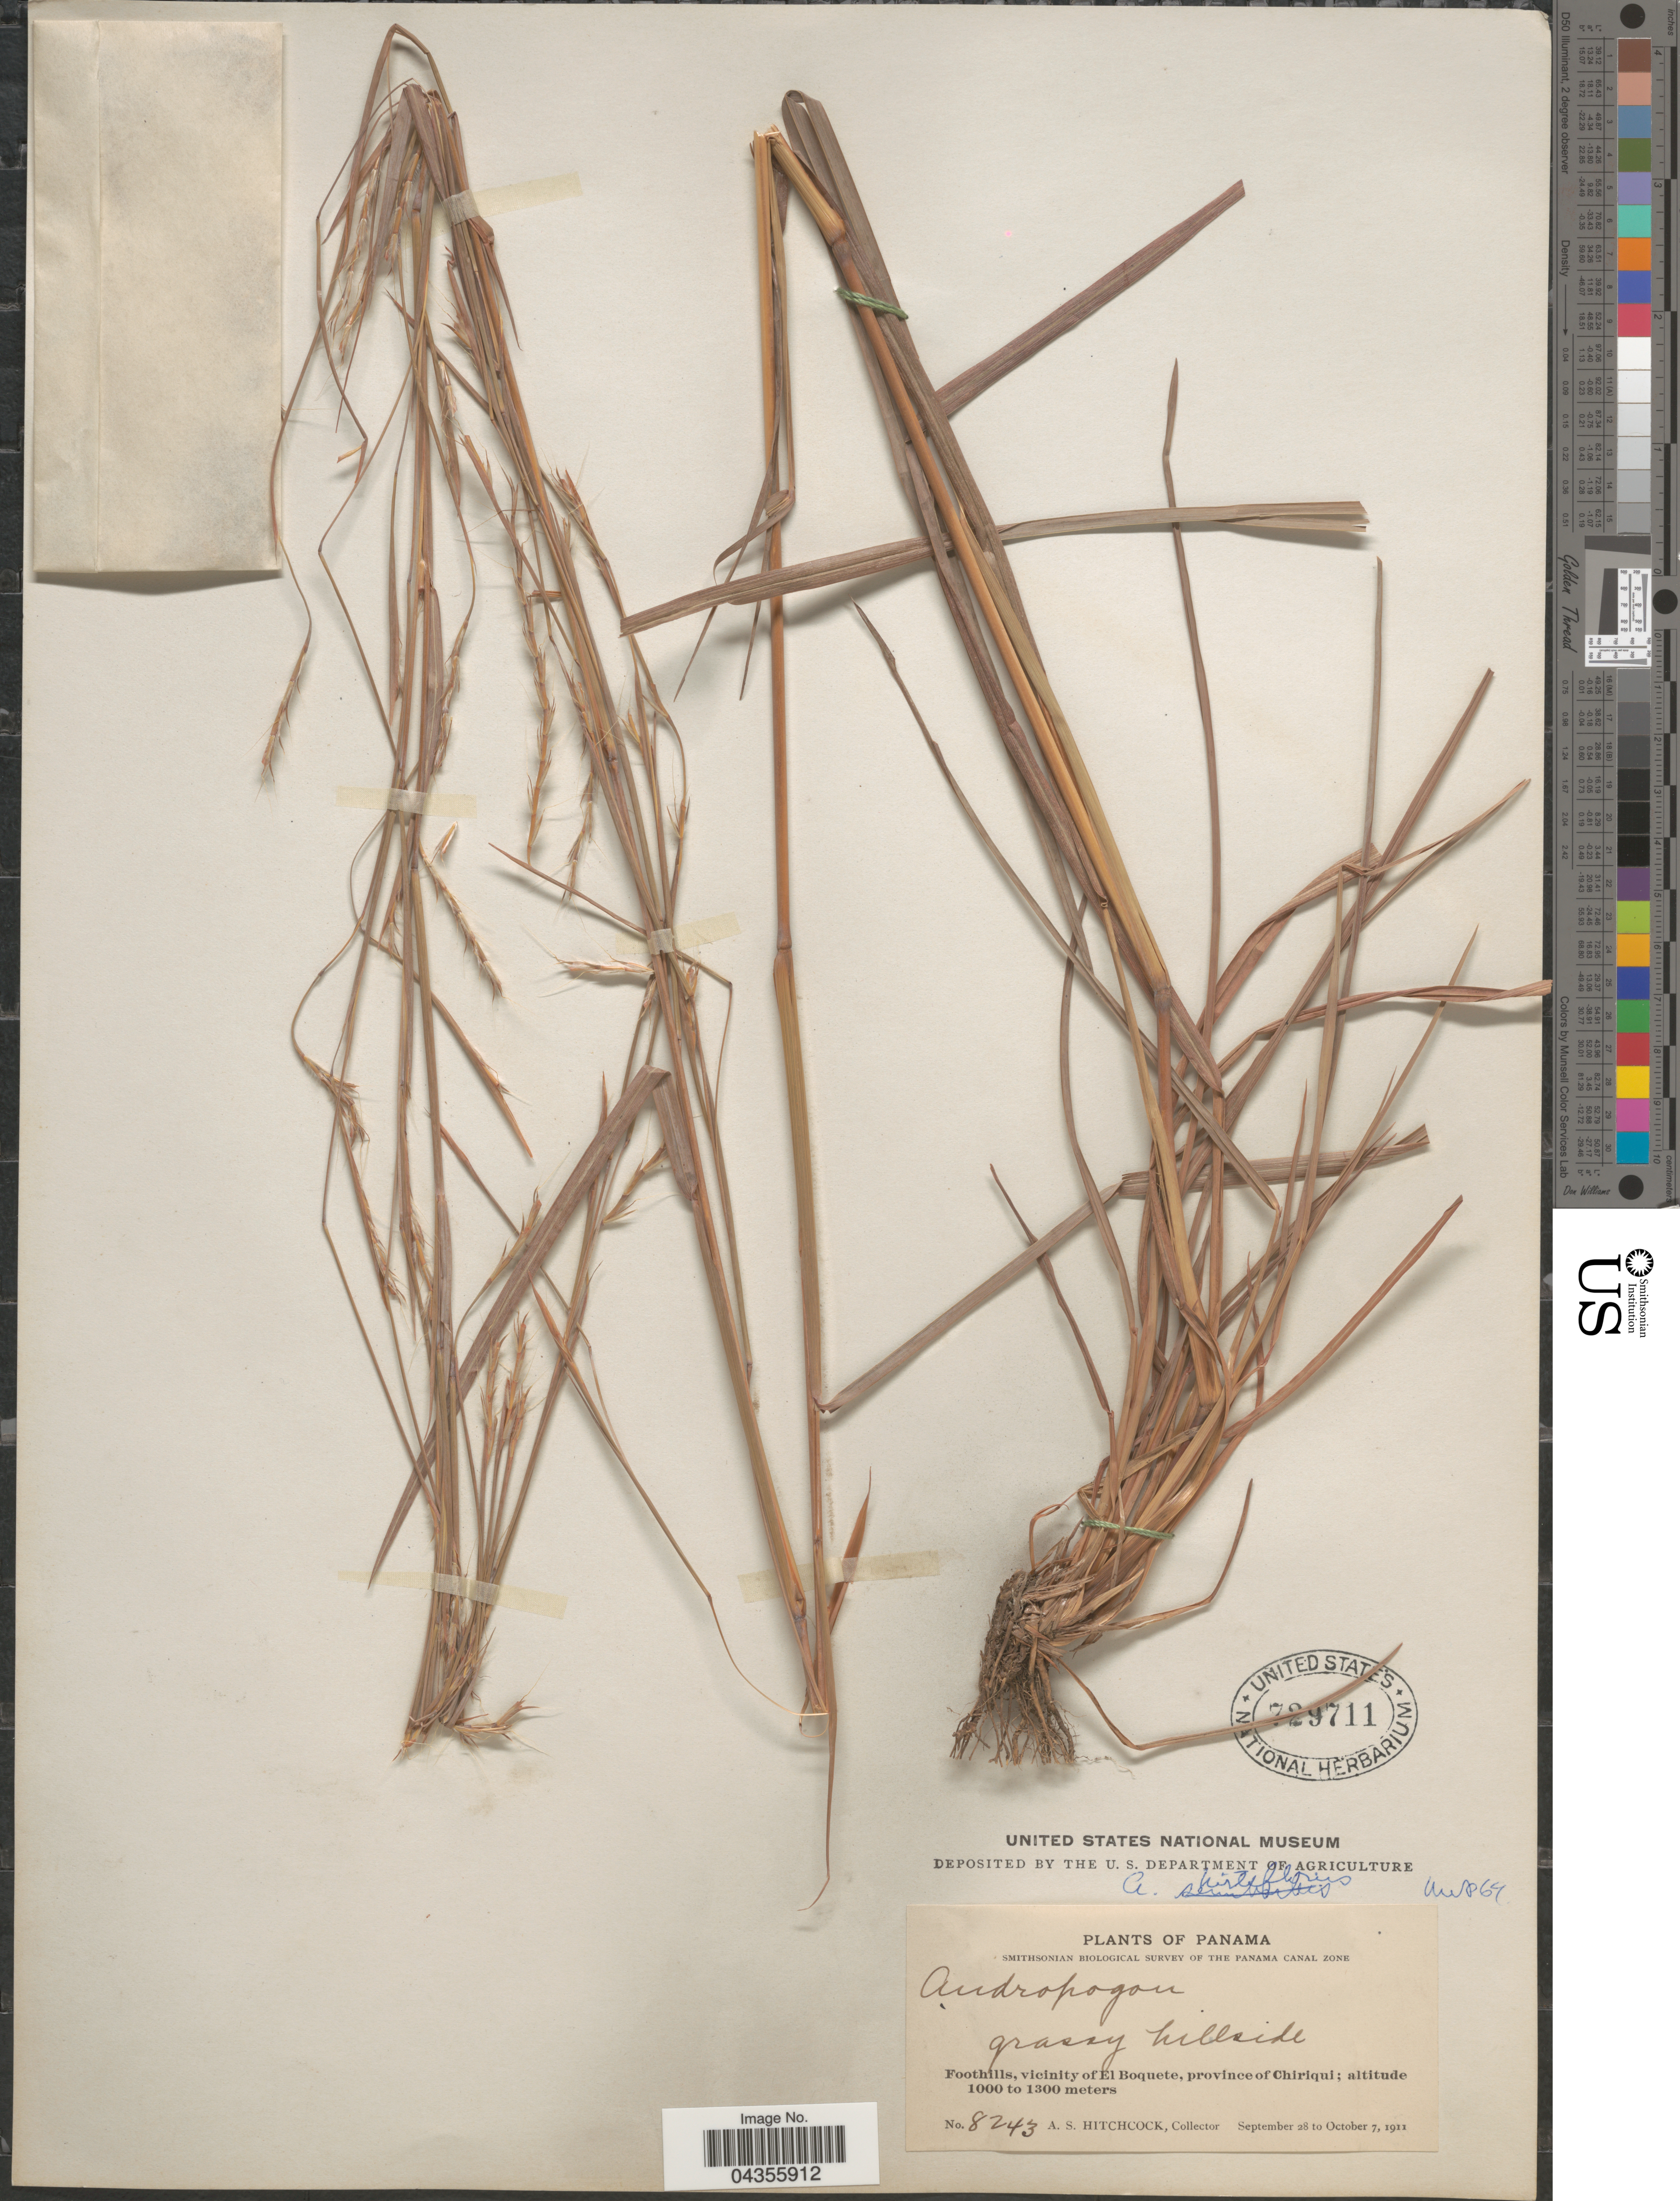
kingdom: Plantae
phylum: Tracheophyta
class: Liliopsida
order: Poales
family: Poaceae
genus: Schizachyrium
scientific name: Schizachyrium sanguineum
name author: (Retz.) Alston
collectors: A. S. Hitchcock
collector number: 8243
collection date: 1911-09-28/1911-10-07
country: Panama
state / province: Chiriqui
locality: Smithsonian Biological Survey of the Panama Canal Zone. Foothills, vicinity of El Boquete.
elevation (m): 1000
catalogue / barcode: US 729711